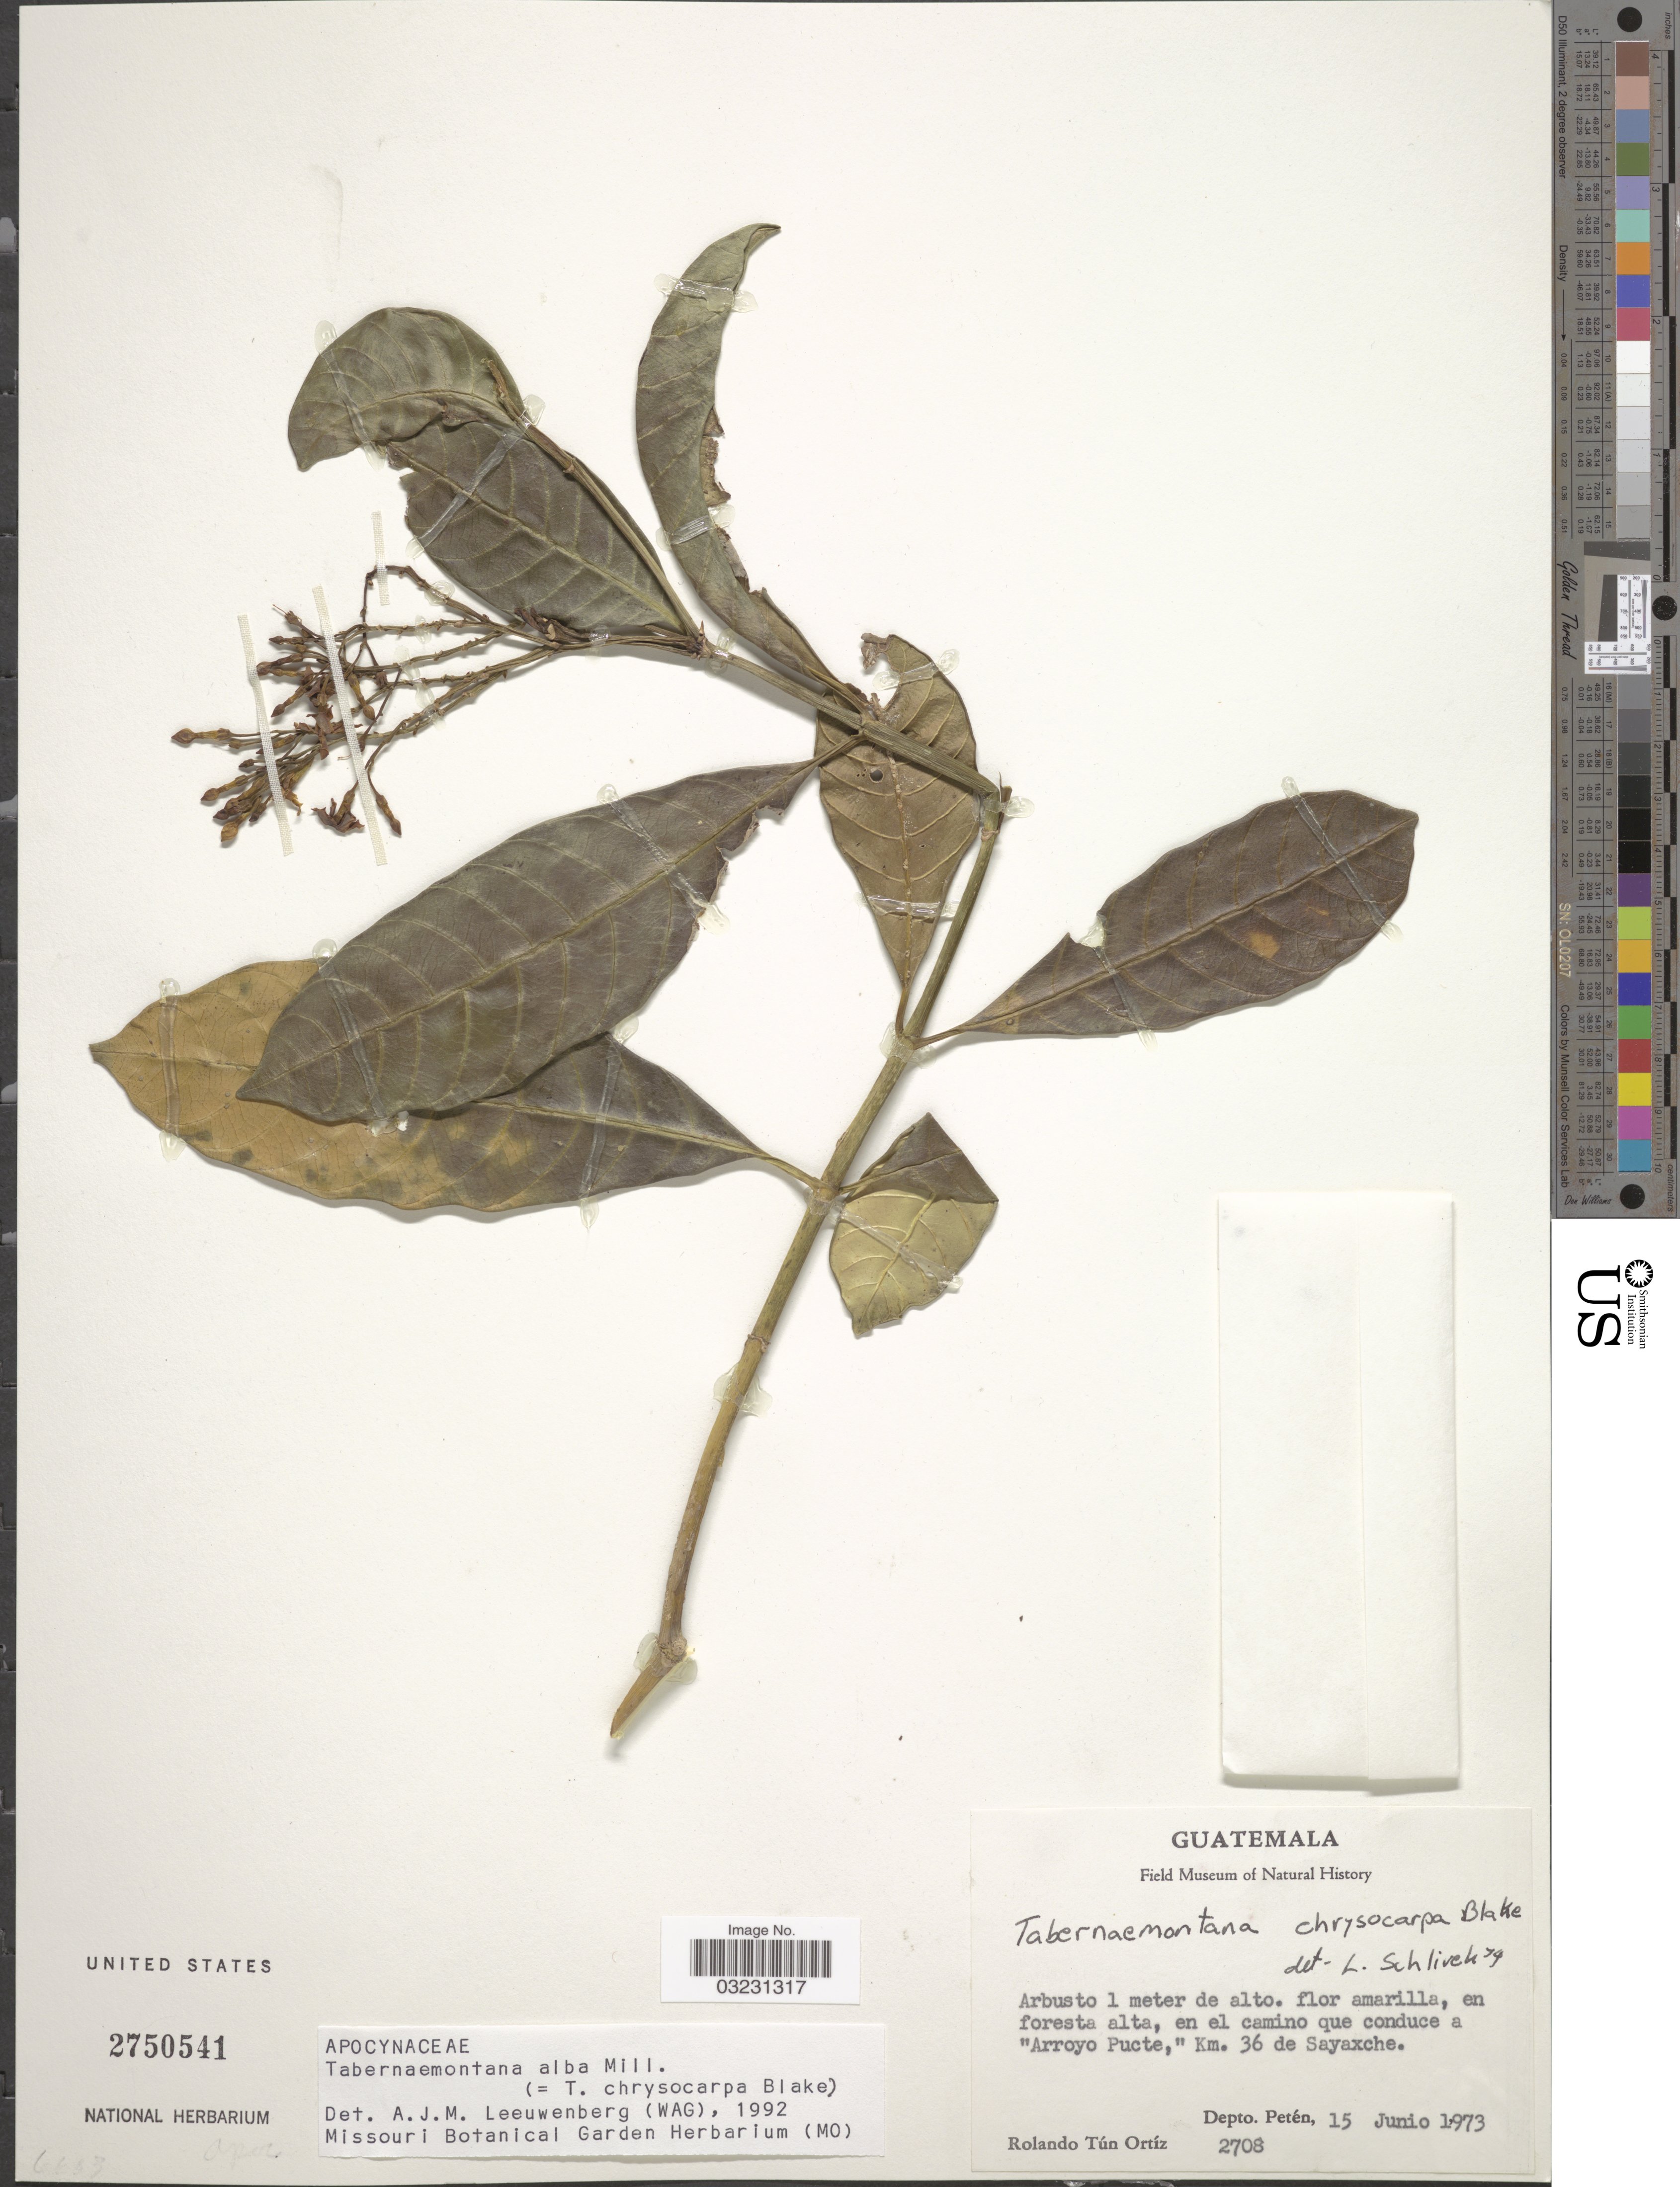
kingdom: Plantae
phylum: Tracheophyta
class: Magnoliopsida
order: Gentianales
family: Apocynaceae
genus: Tabernaemontana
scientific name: Tabernaemontana alba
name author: Mill.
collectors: R. T. Ortíz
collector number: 2708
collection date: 1973-06-15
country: Guatemala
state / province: El Petén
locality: En el camino que conduce a "Arroyo Pucte," Km. 36 de Sayaxche. Depto. Petén.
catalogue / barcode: US 2750541